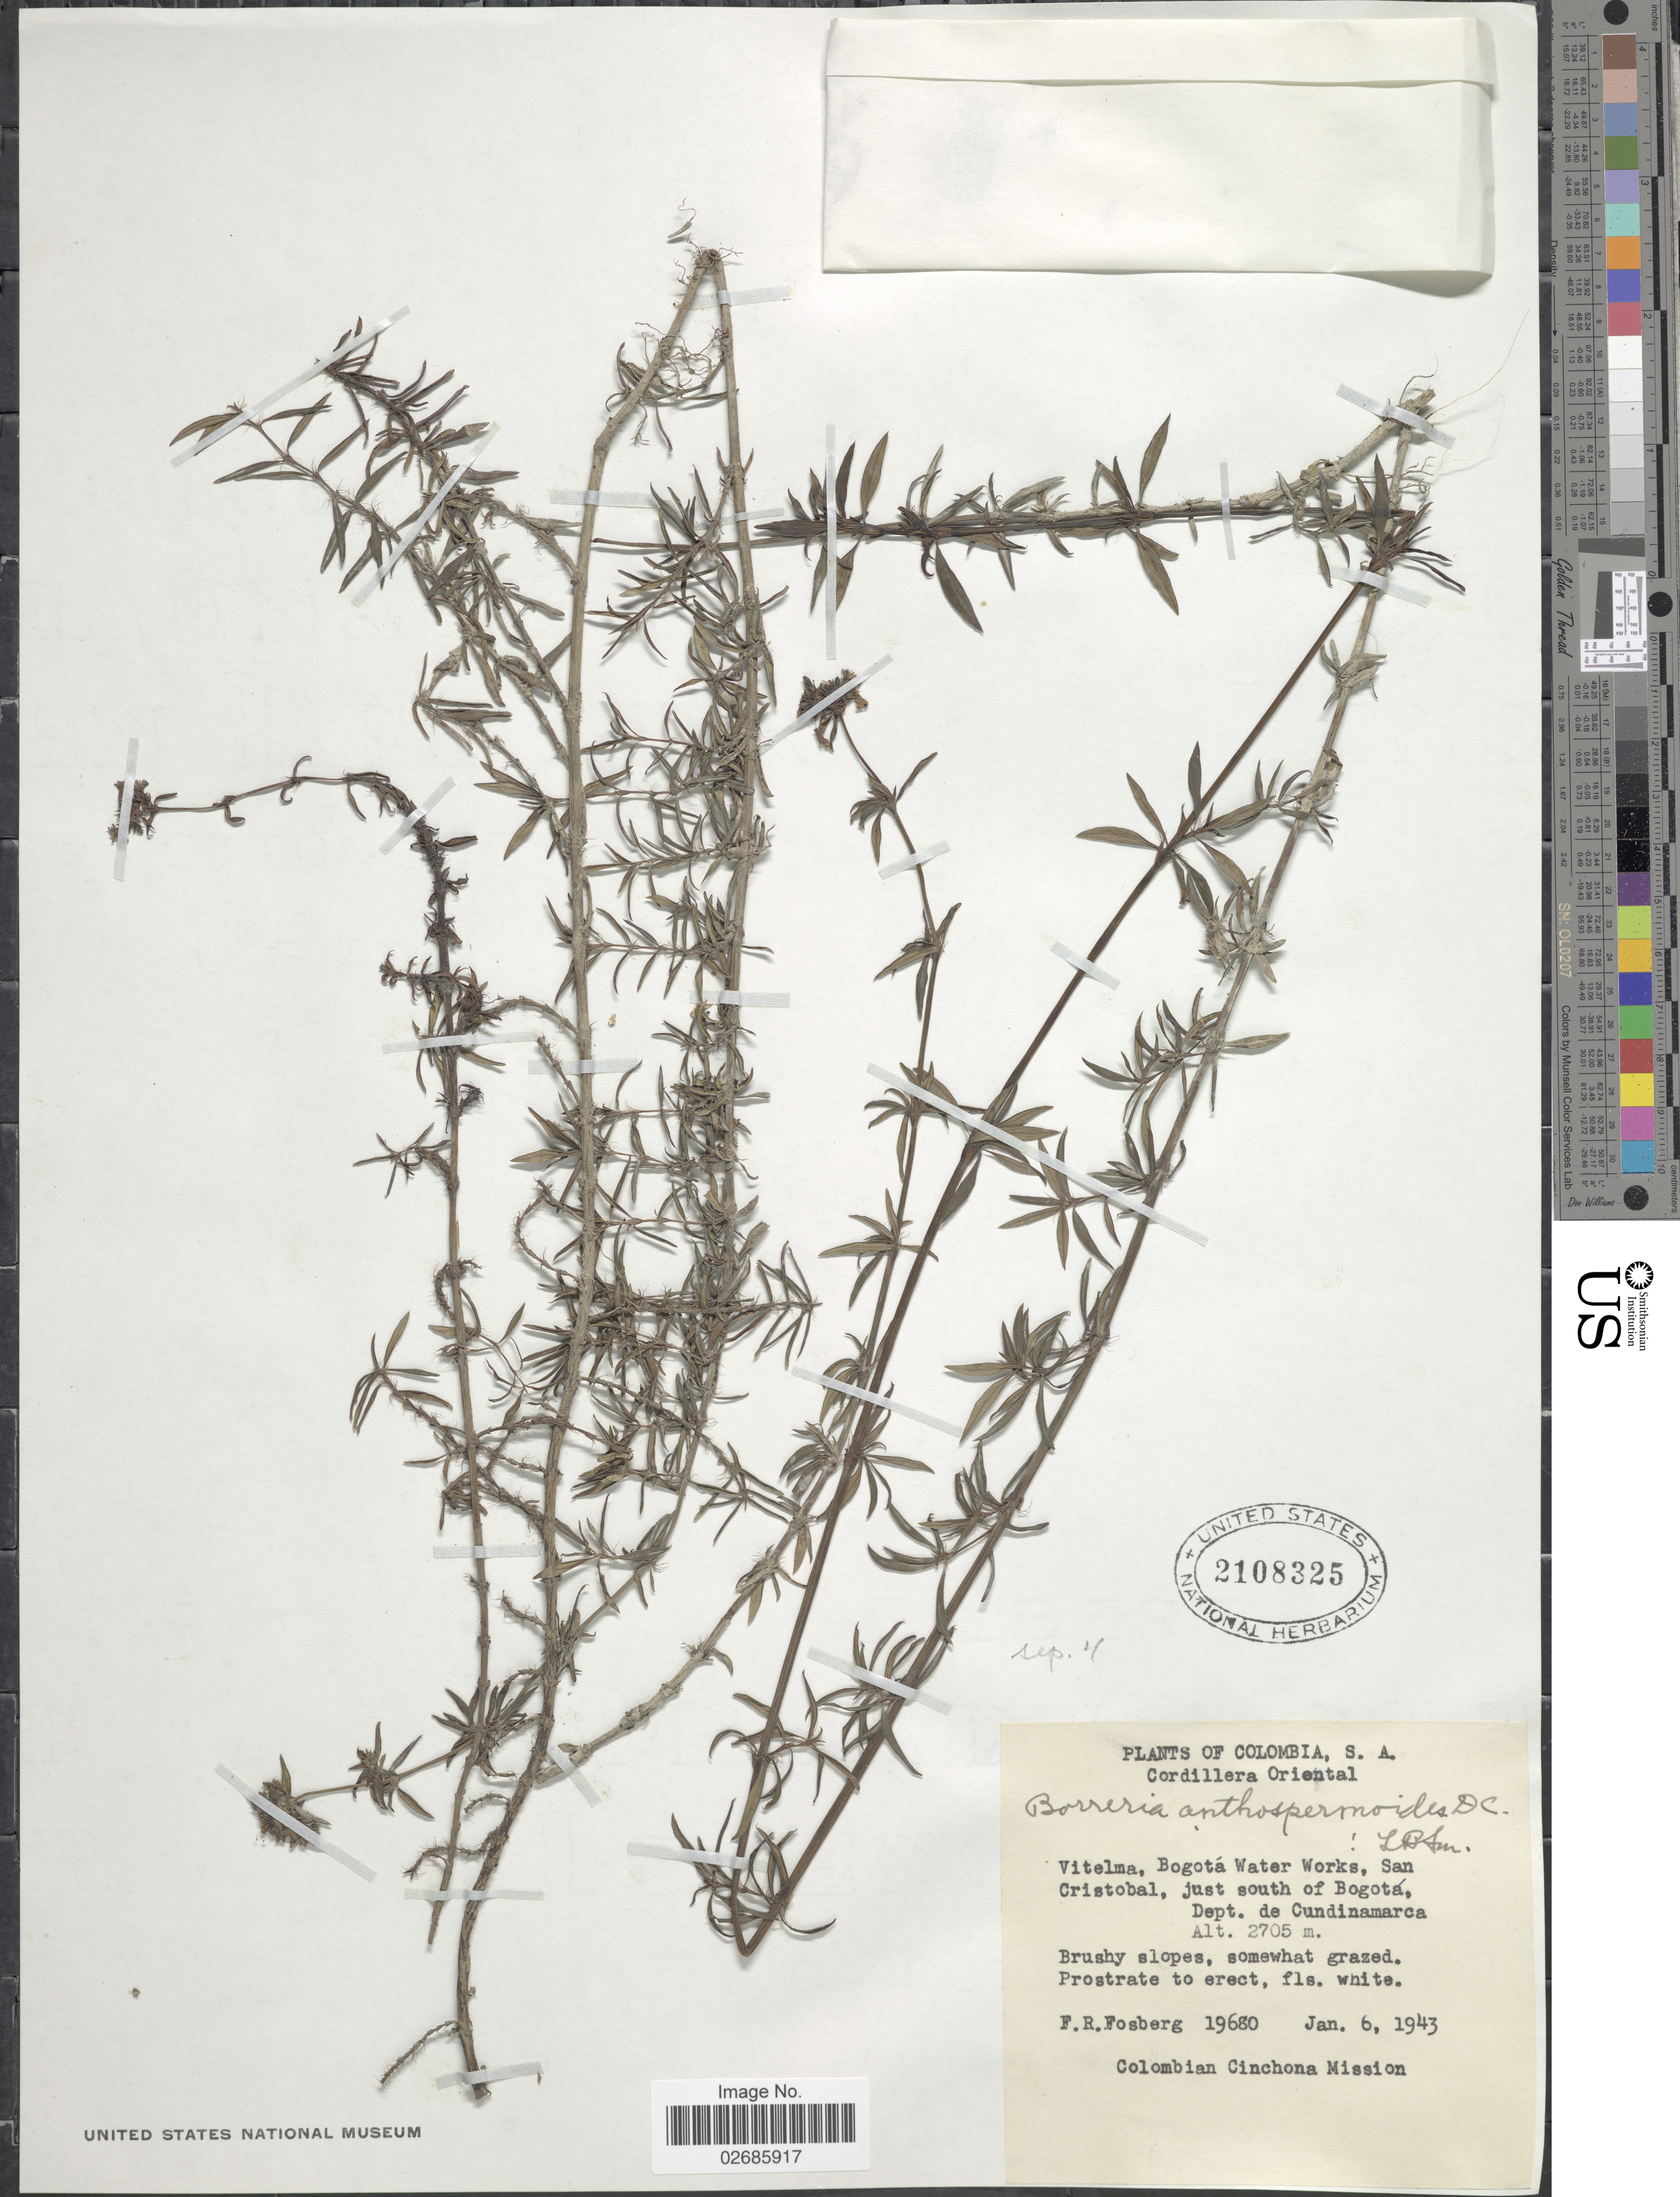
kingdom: Plantae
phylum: Tracheophyta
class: Magnoliopsida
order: Gentianales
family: Rubiaceae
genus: Borreria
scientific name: Borreria anthospermoides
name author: DC.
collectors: F. R. Fosberg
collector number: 19680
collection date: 1943-01-06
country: Colombia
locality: Cordillera Oriental. Vitelma, Bogota Water Works, San Cristobal, just south of Bogota, Dept. de Cundinamarca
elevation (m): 2705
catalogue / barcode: US 2108325